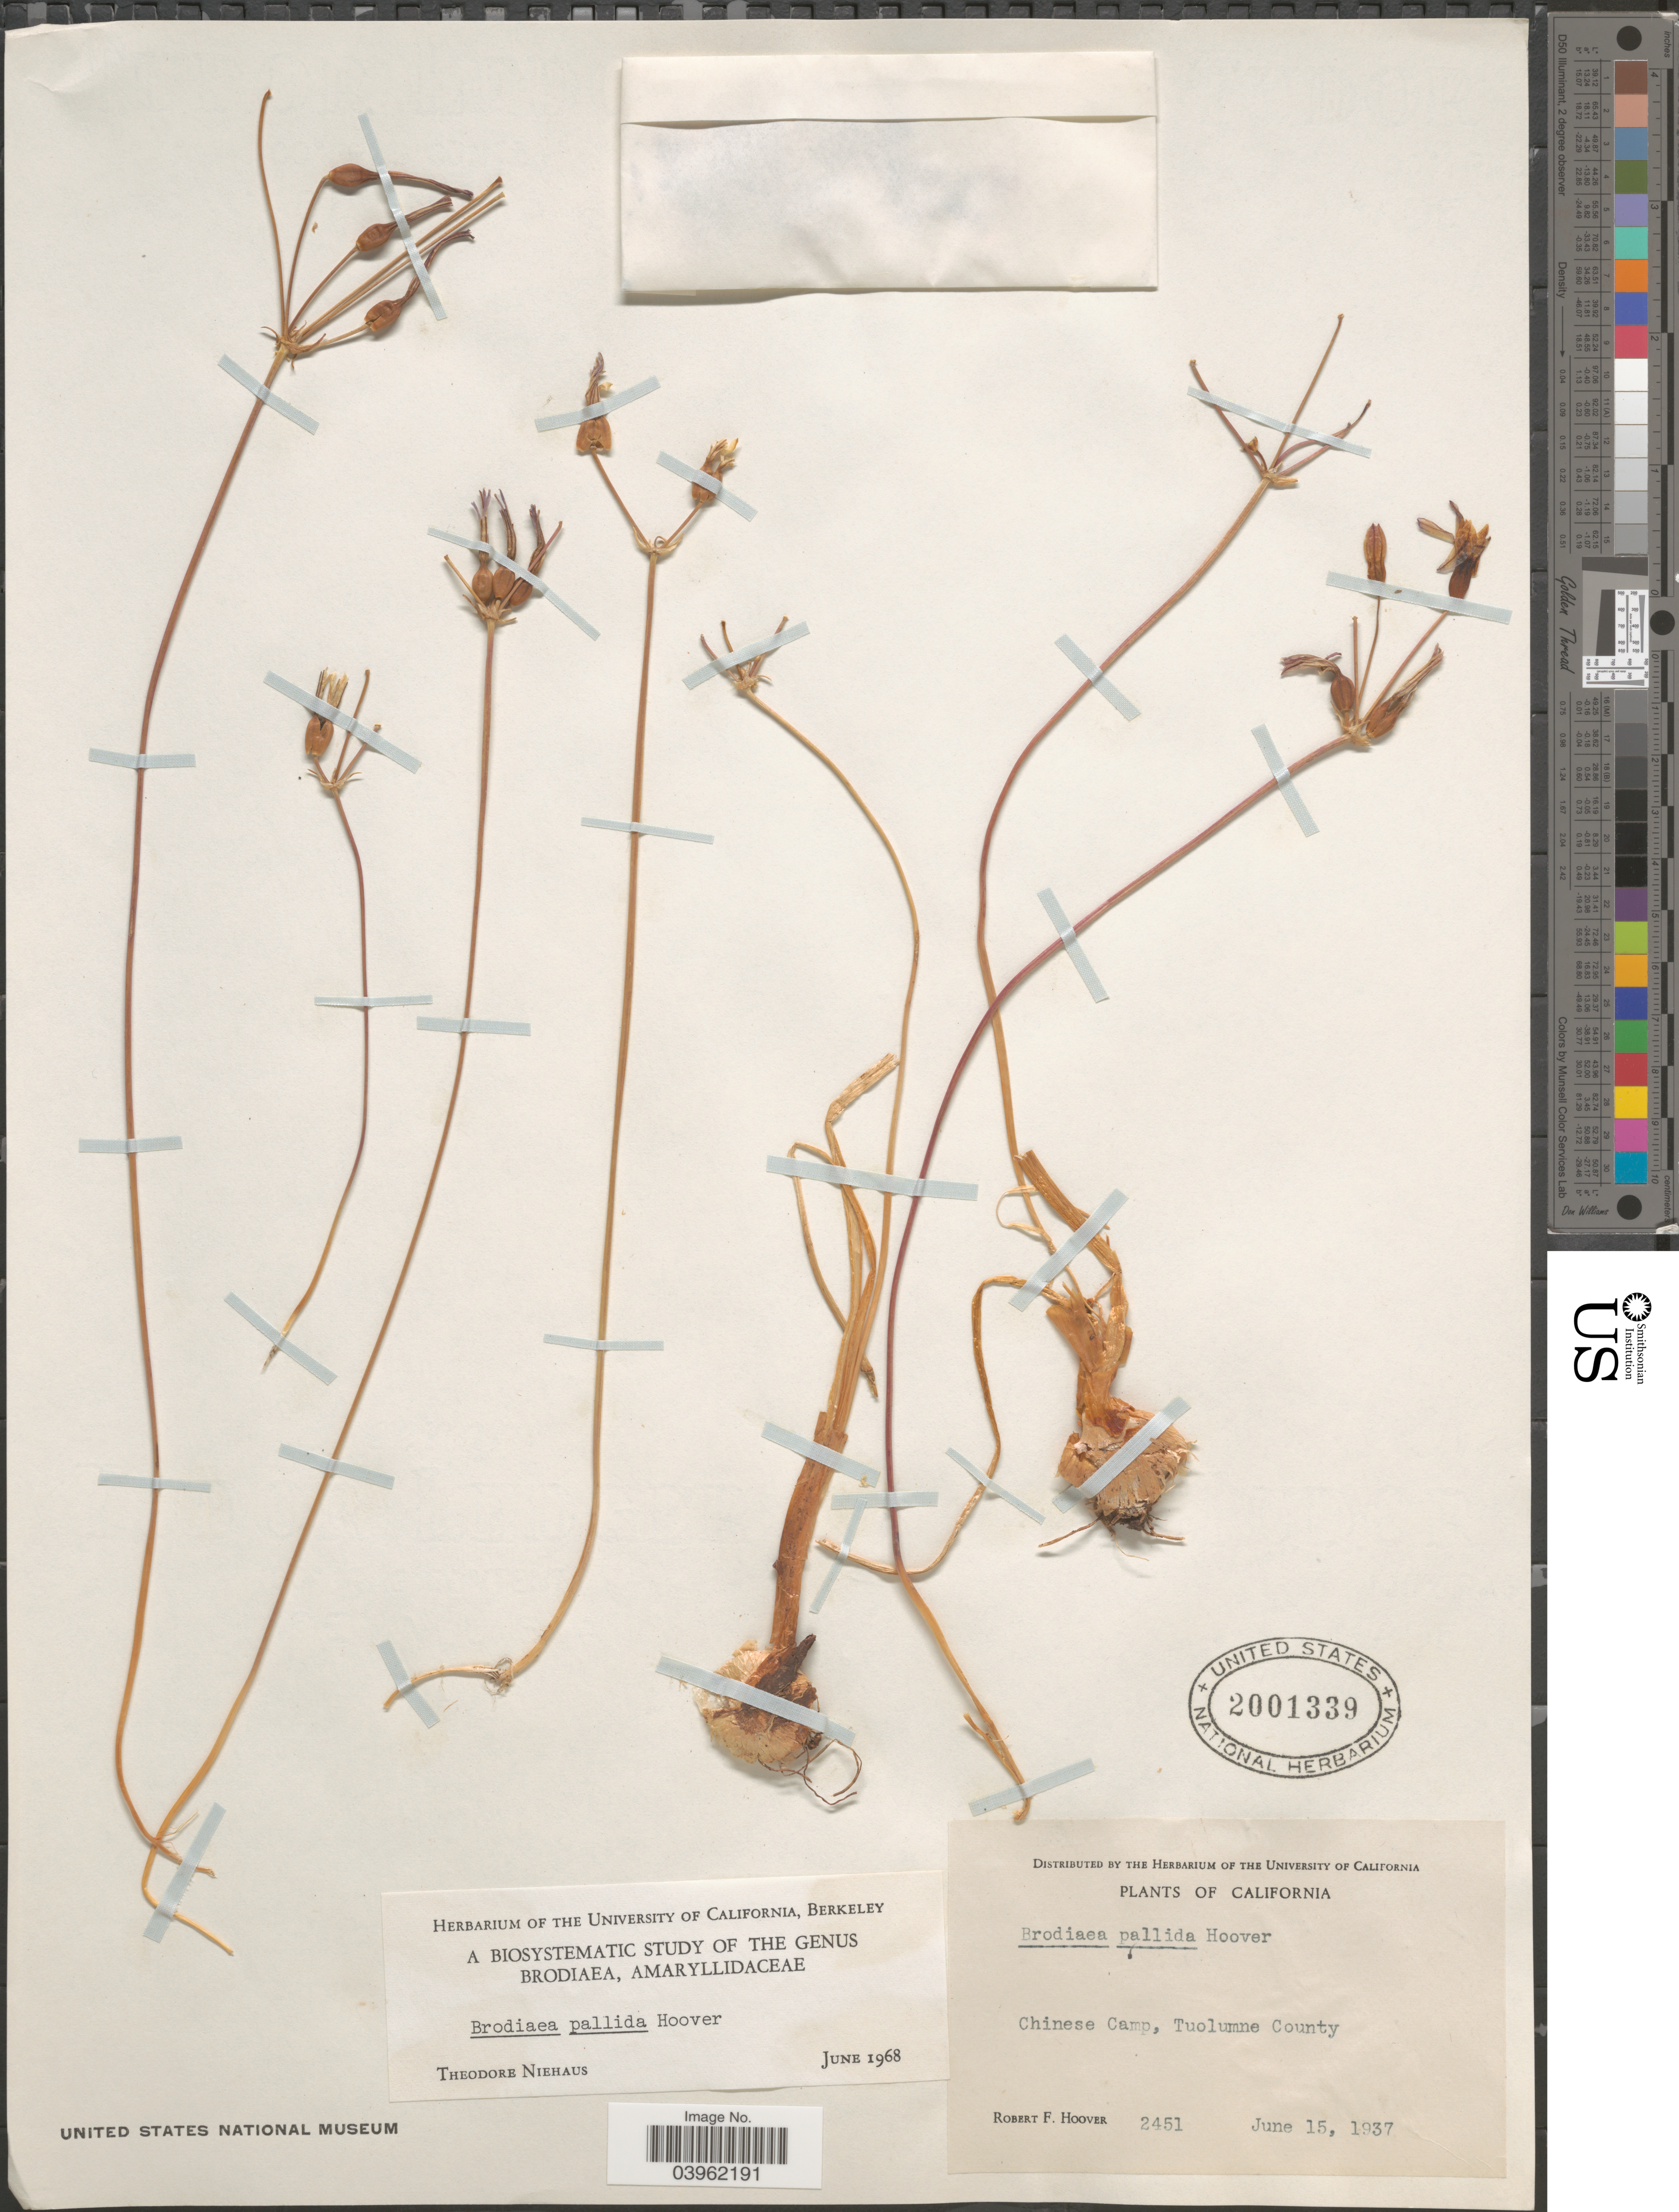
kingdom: Plantae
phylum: Tracheophyta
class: Liliopsida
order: Asparagales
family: Asparagaceae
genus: Brodiaea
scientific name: Brodiaea pallida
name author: Hoover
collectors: R. F. Hoover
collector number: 2451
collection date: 1937-06-15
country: United States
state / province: California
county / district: Tuolumne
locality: Chinese Camp, Tuolumne County.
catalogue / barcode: US 2001339